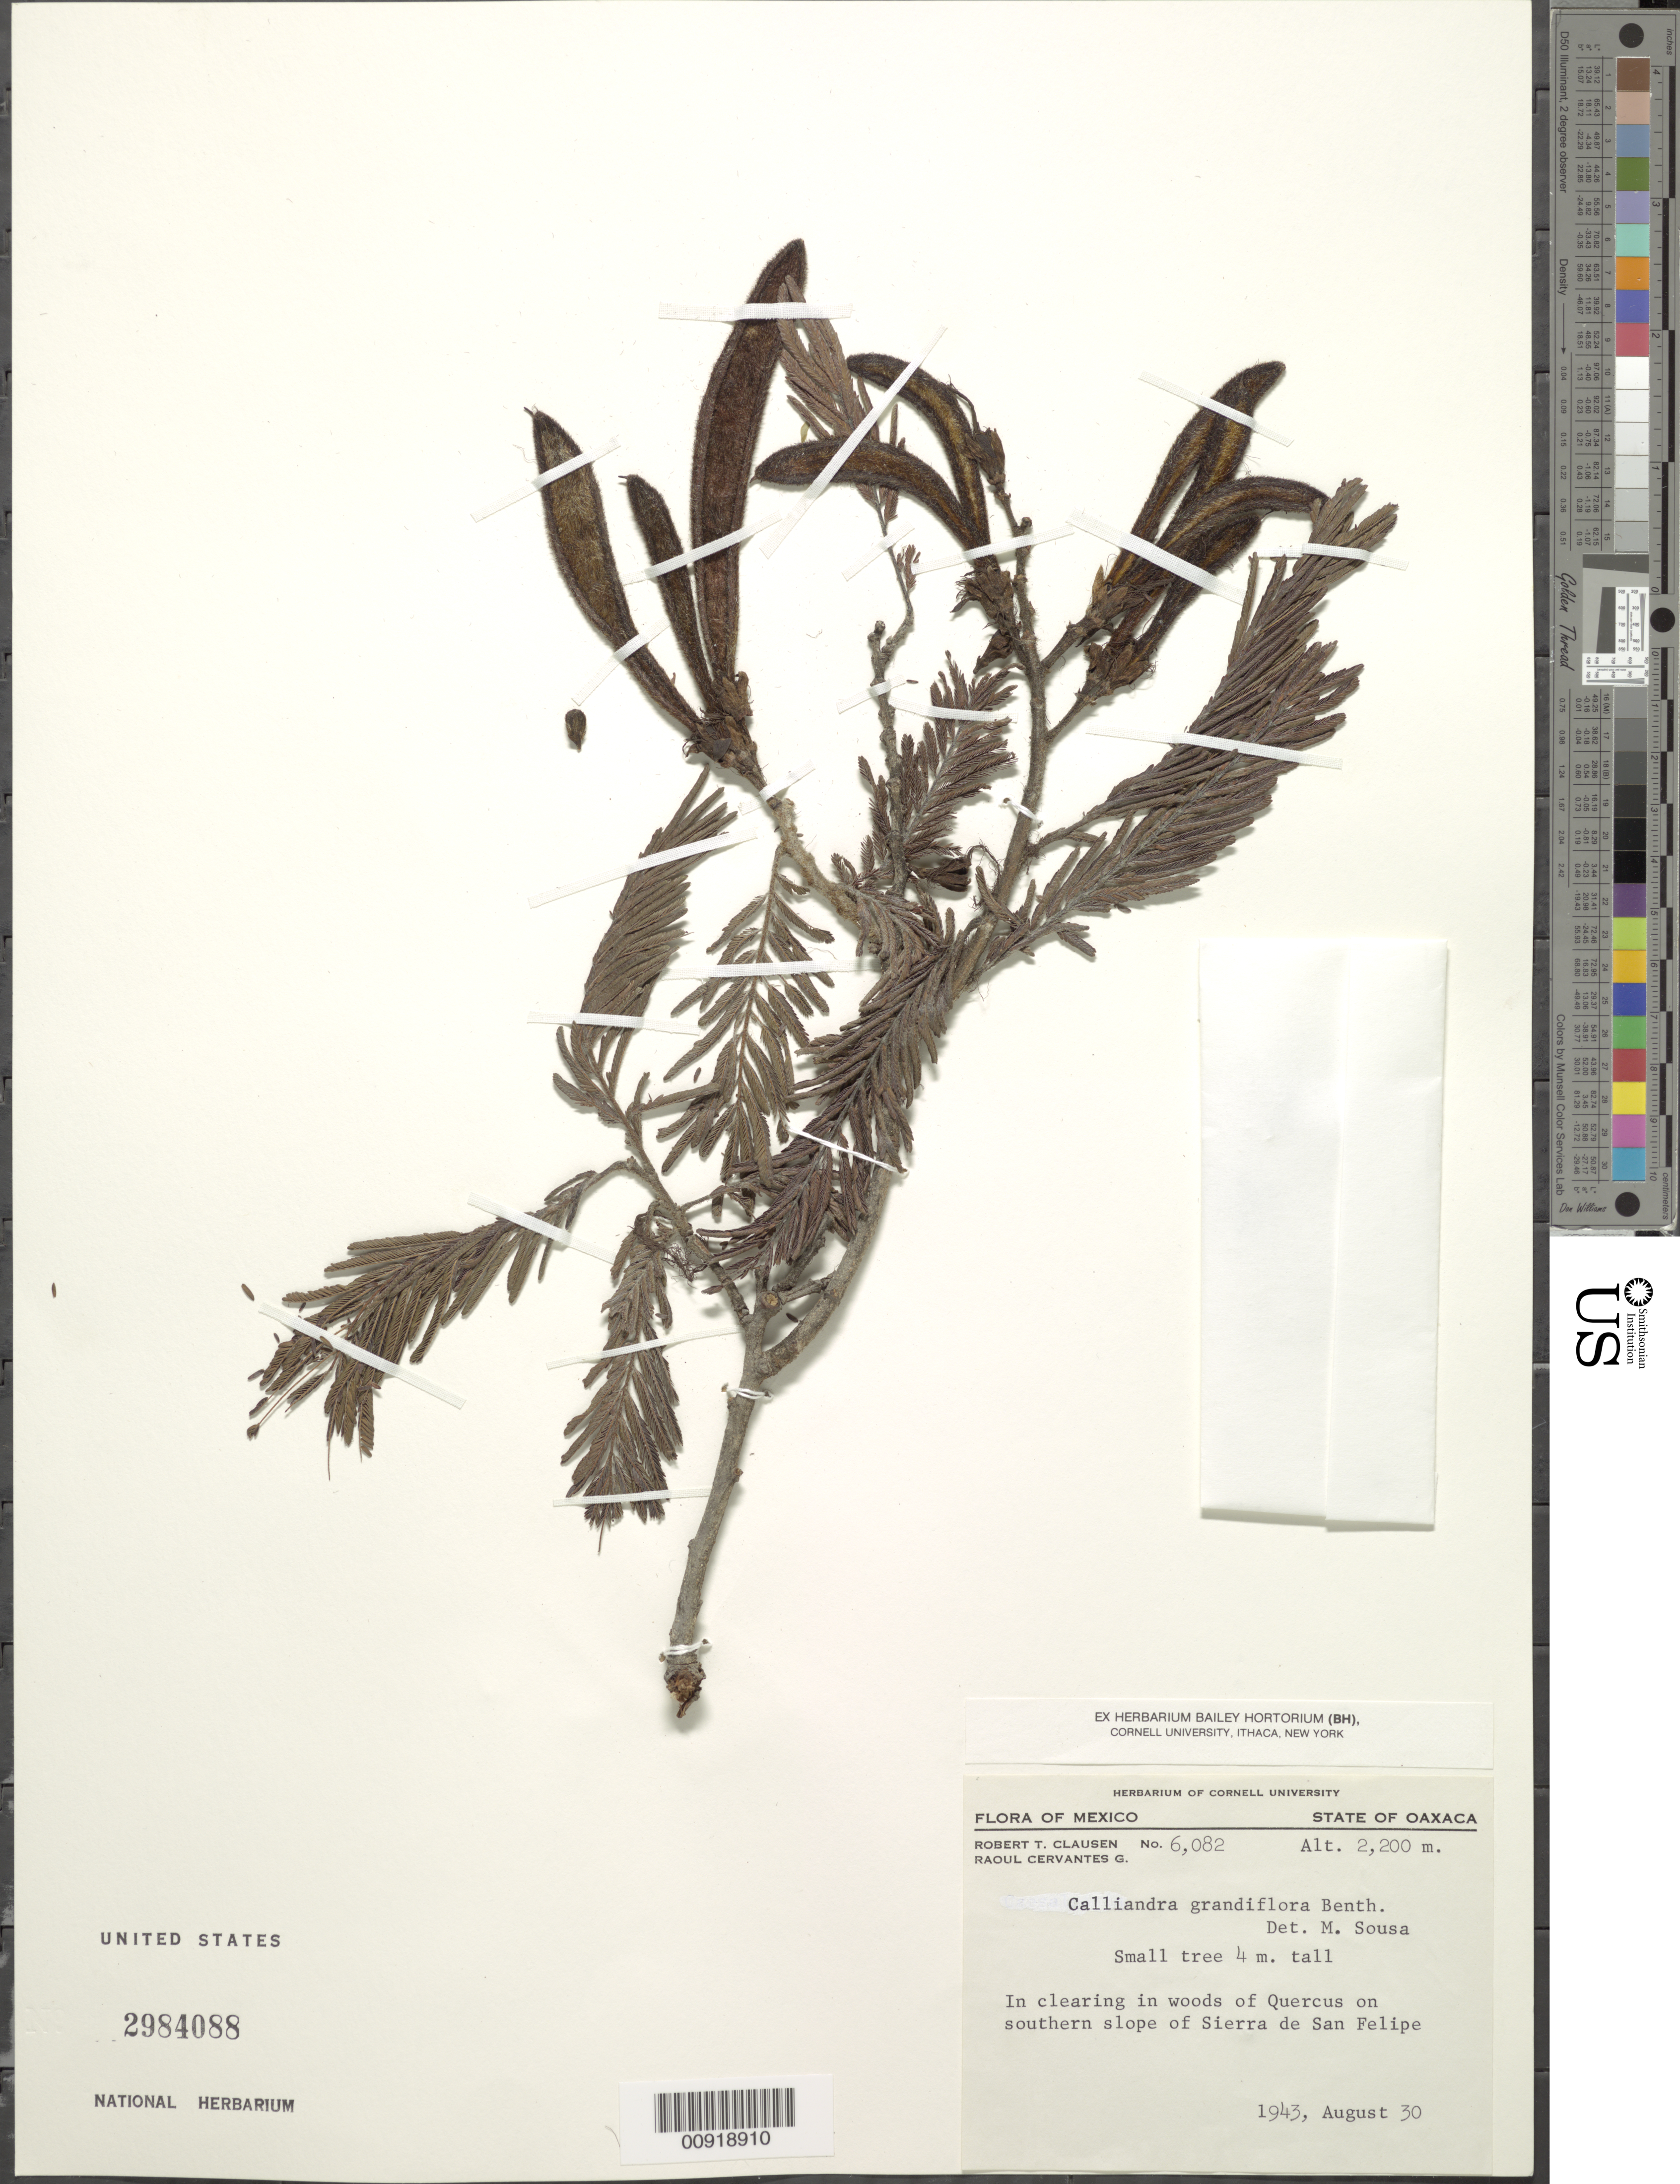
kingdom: Plantae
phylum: Tracheophyta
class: Magnoliopsida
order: Fabales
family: Fabaceae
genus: Calliandra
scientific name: Calliandra grandiflora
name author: (L'Hér.) Benth.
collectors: R. T. Clausen & R. Cervantes G.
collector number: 6,082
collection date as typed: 30 Aug 1943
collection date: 1943-08-30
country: Mexico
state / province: Oaxaca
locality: On southern slope of Sierra de San Felipe.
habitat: In clearing in woods of Quercus.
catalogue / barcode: US 2984088